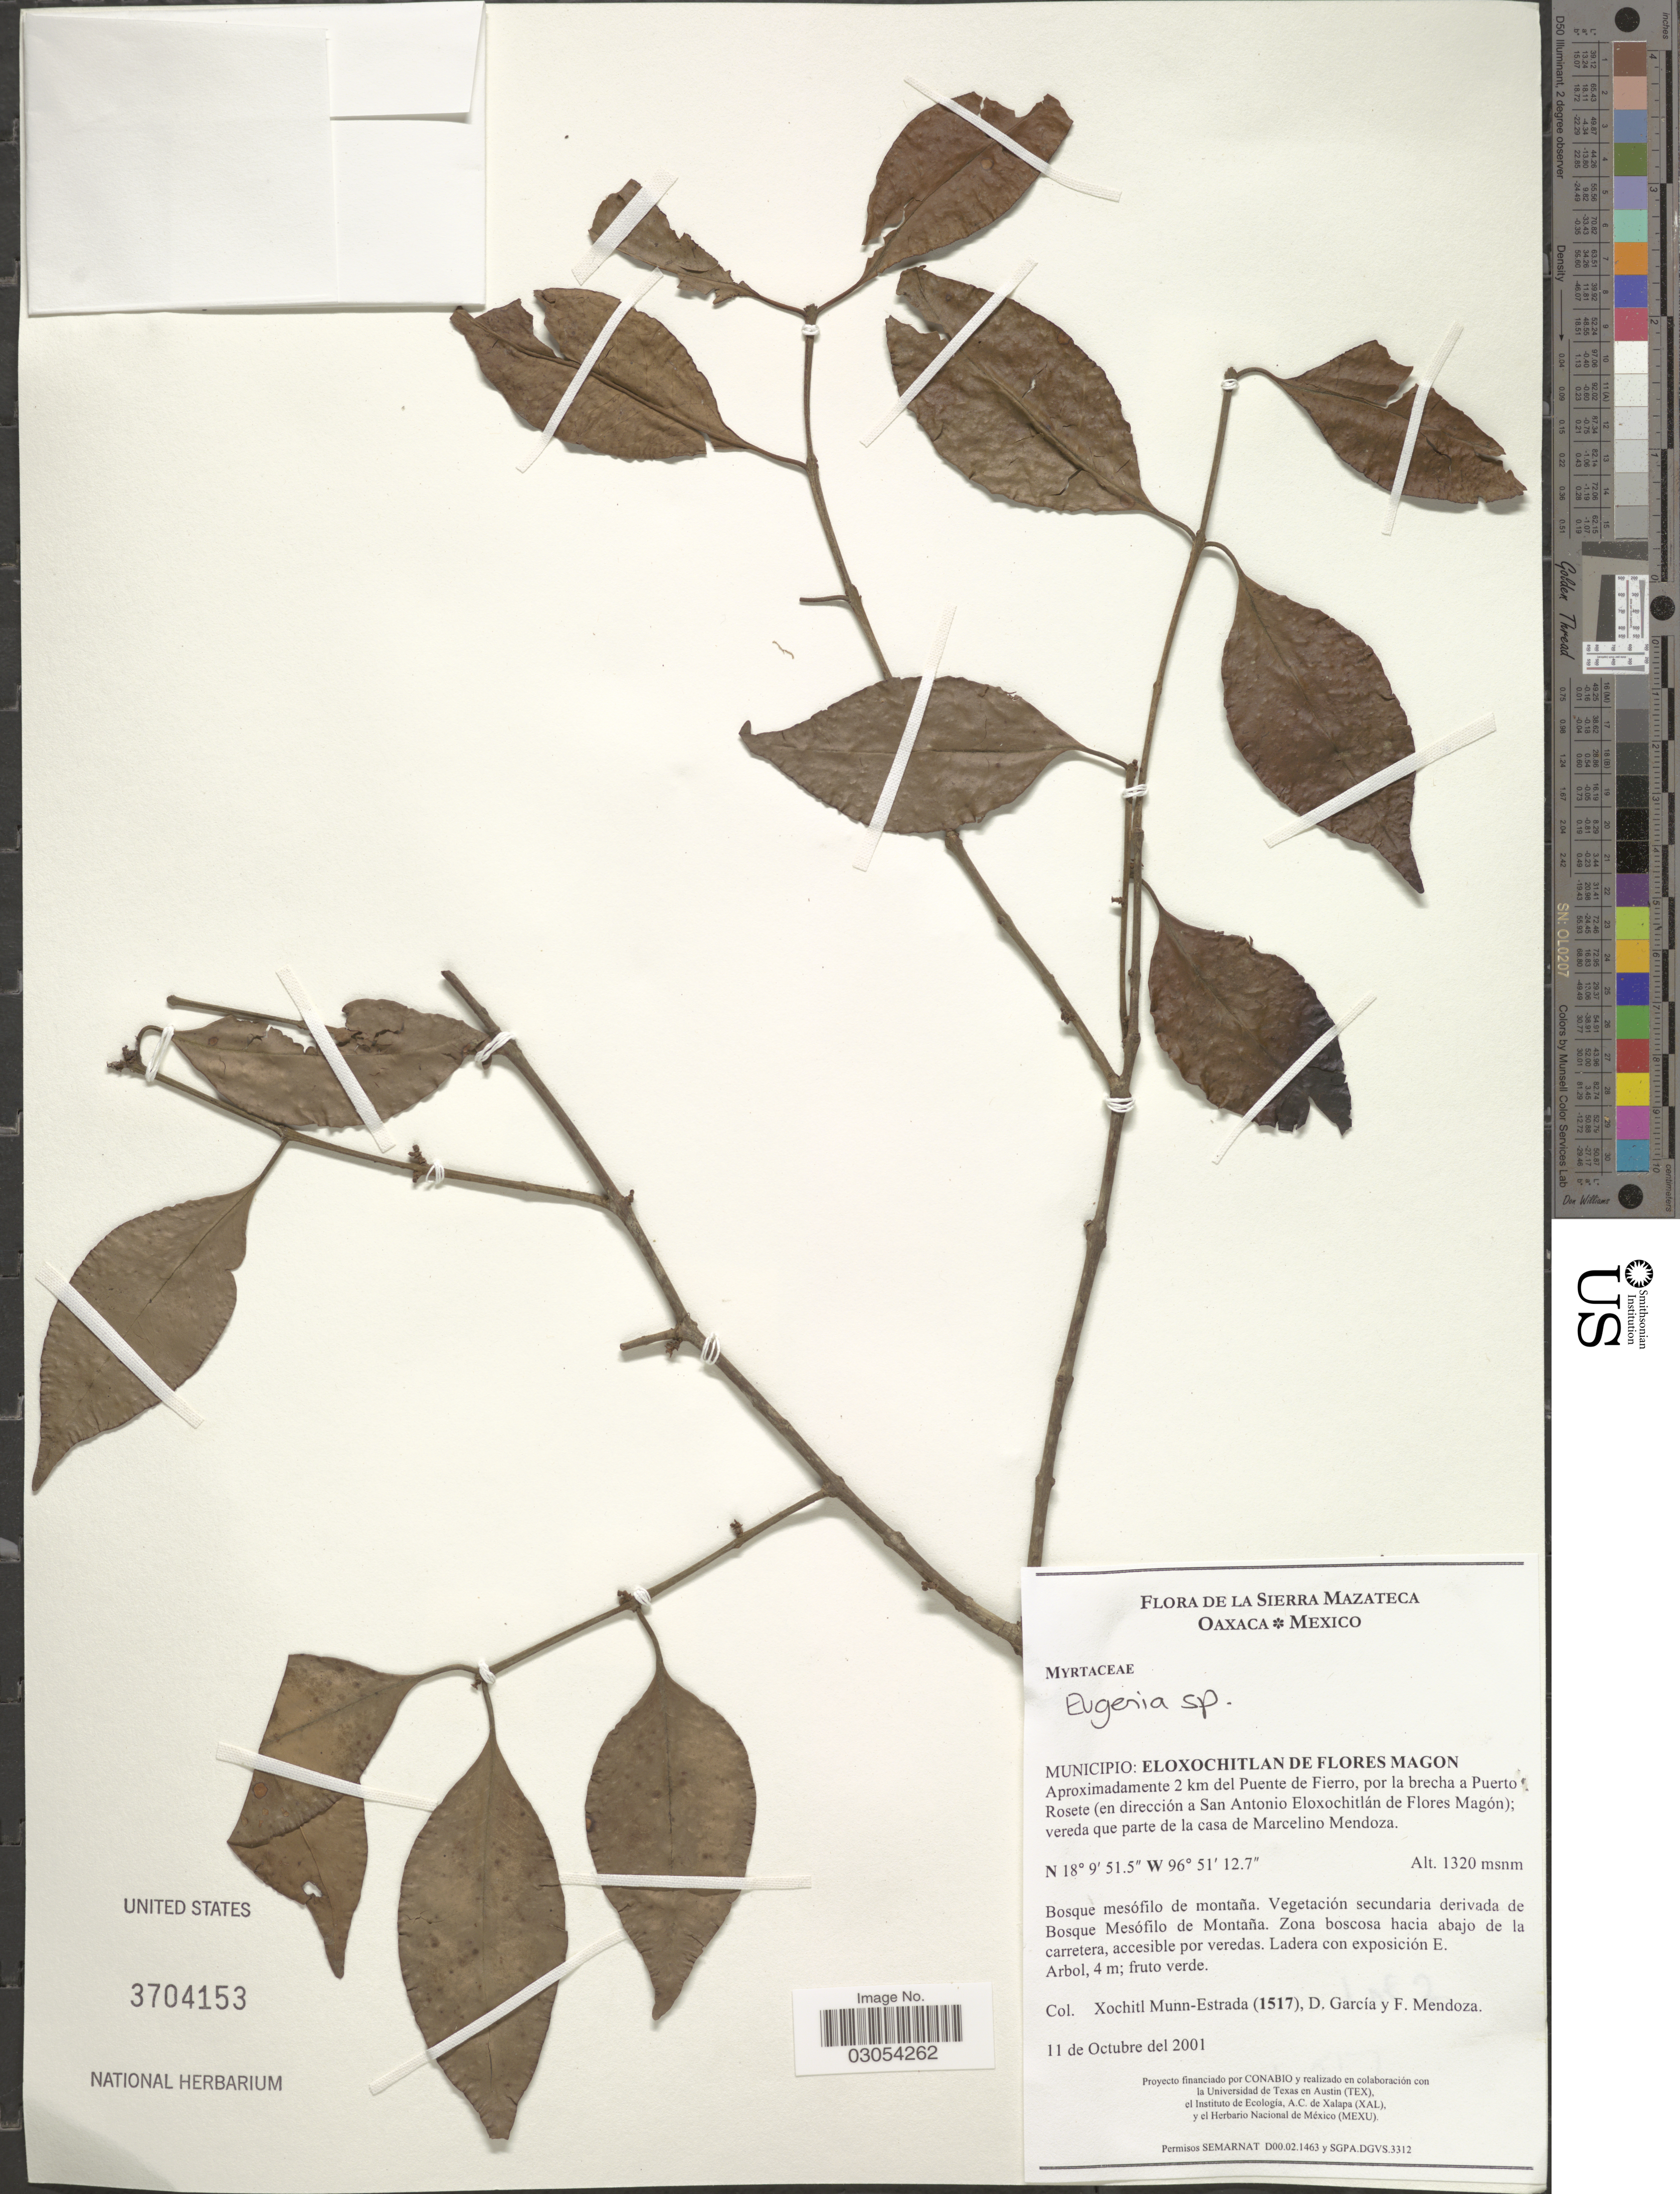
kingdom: Plantae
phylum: Tracheophyta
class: Magnoliopsida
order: Myrtales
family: Myrtaceae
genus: Eugenia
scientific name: Eugenia sp.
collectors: X. Munn-Estrada, D. García & F. Mendoza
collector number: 1517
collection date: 2001-10-11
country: Mexico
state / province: Oaxaca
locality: Sierra Mazateca. Municipio: Eloxochitlan de Flores Magon. Aproximadamente 2 km del Puente de Fierro, por la brecha a Puerto Rosete (en dirección a San Antonio Eloxochitlán de Flores Magón); vereda que parte de la casa de Marcelino Mendoza.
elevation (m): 1320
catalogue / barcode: US 3704153